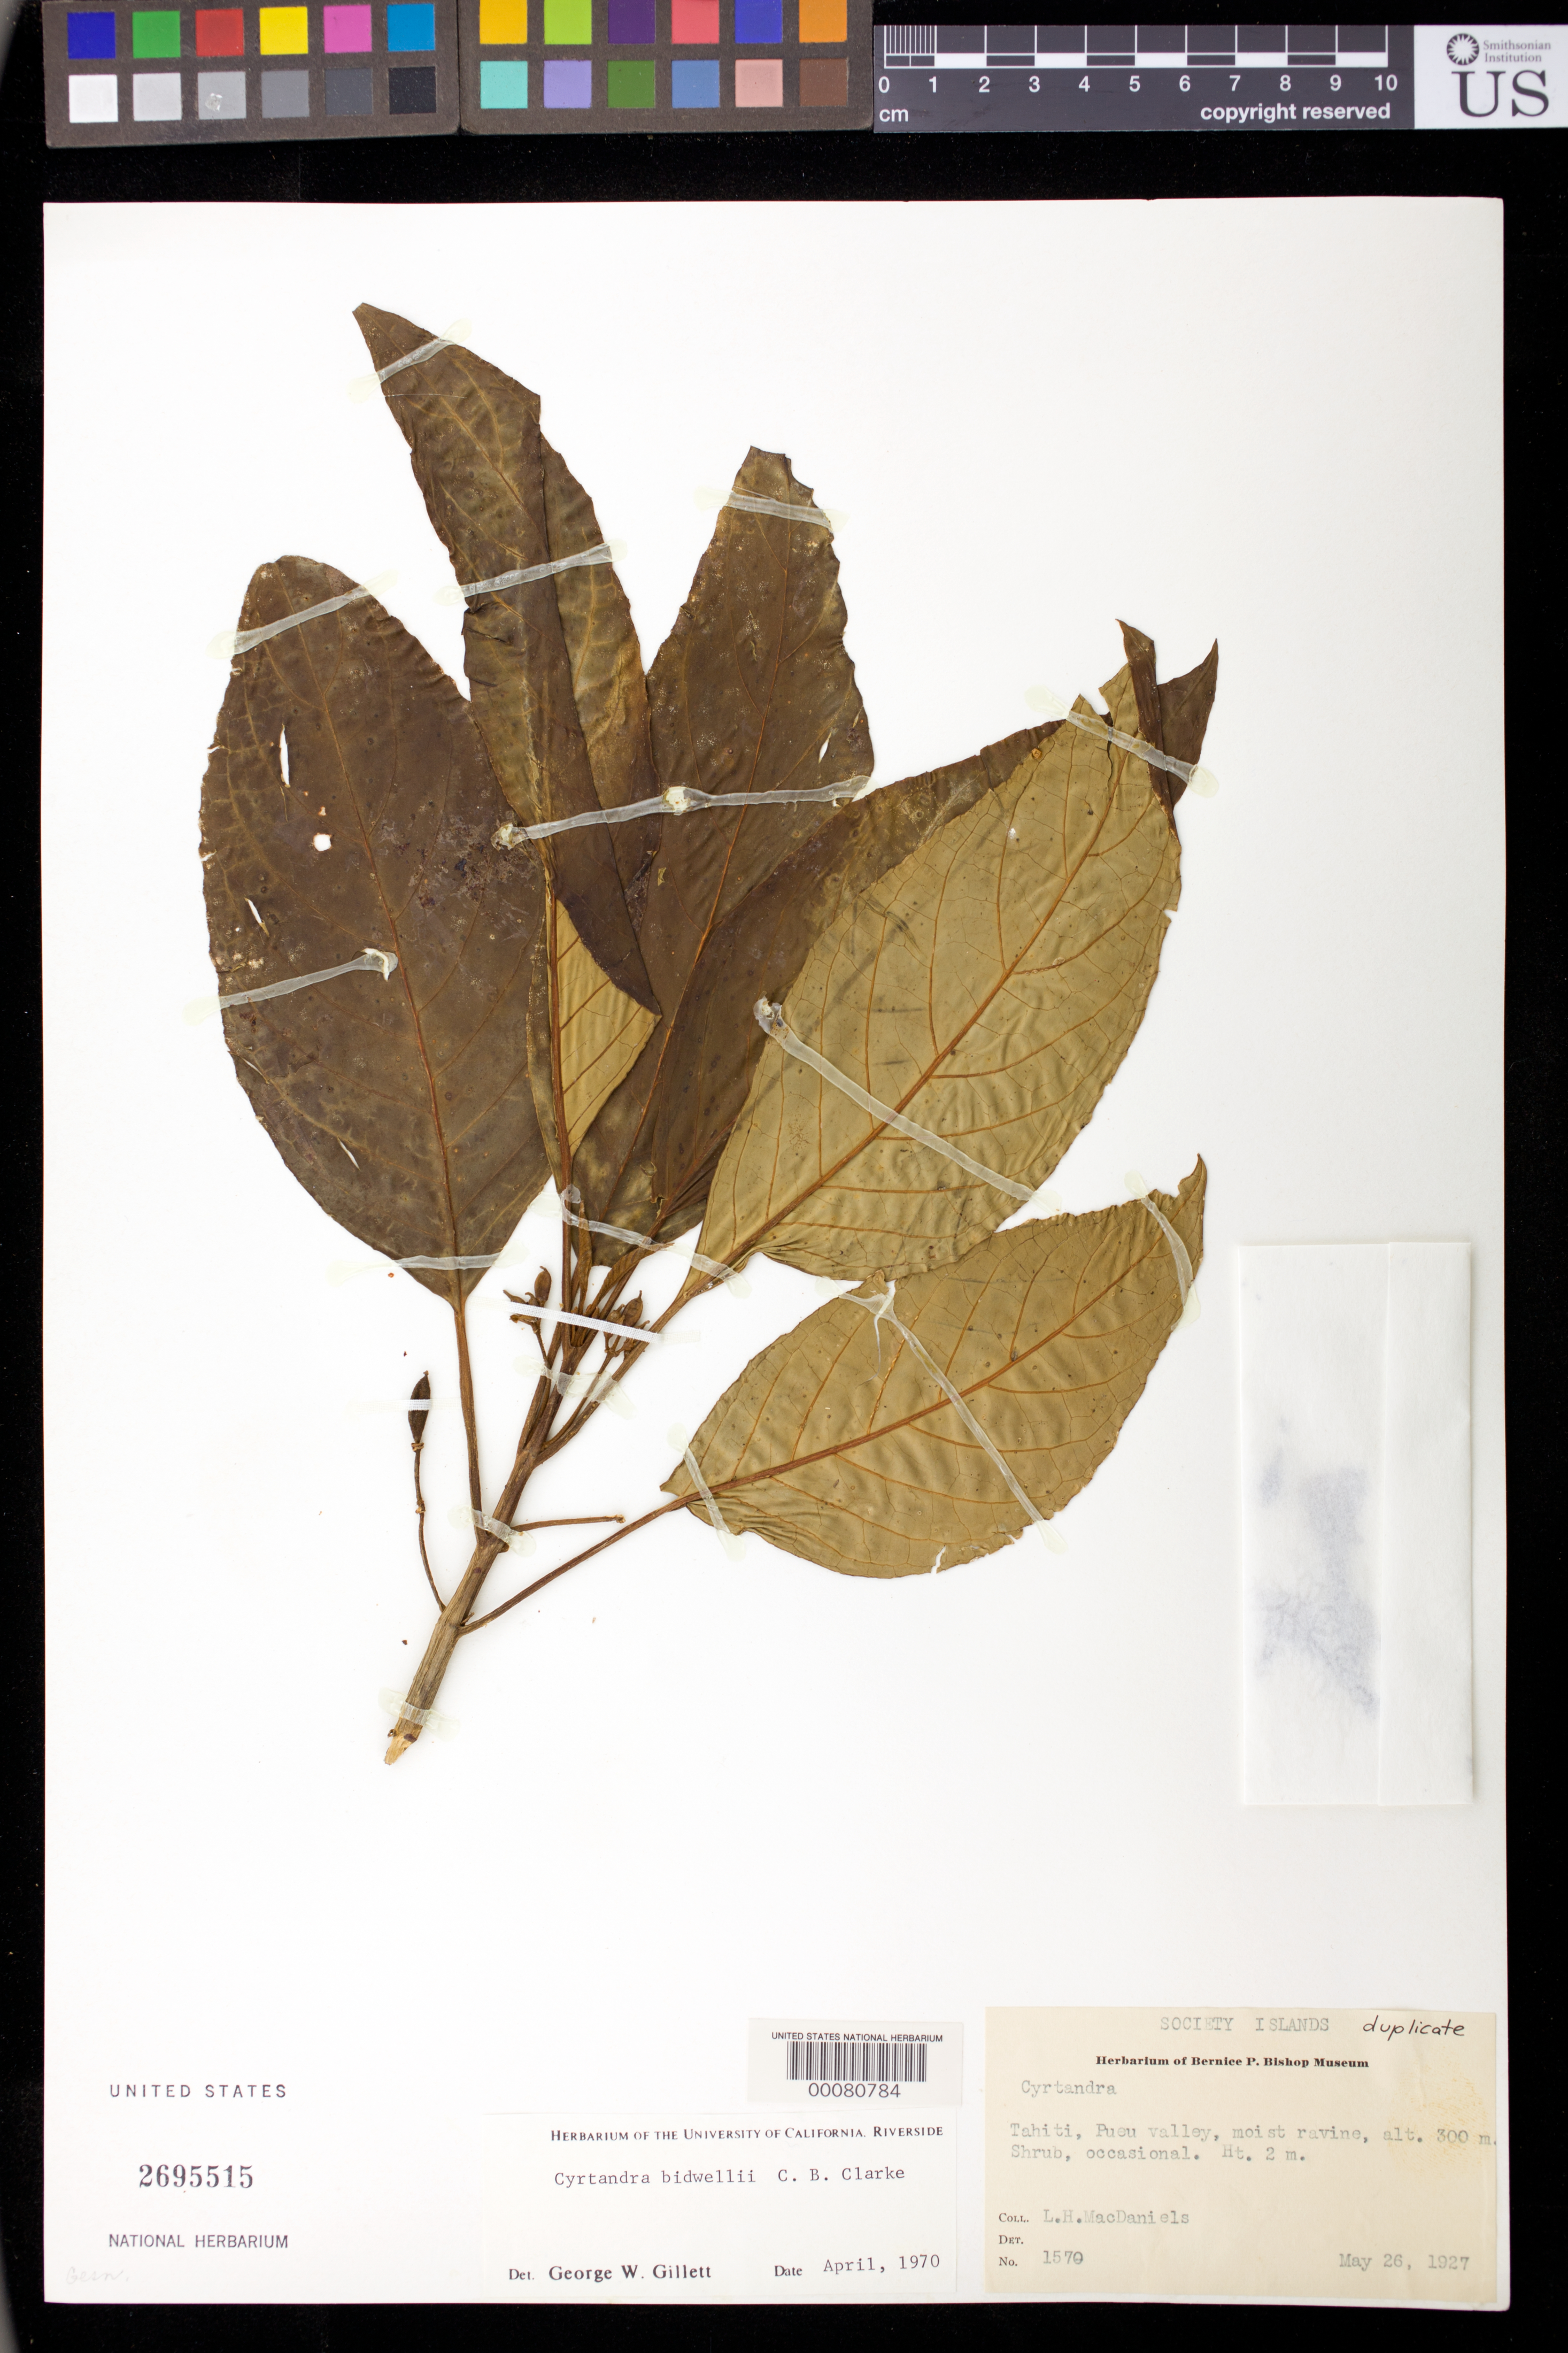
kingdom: Plantae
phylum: Tracheophyta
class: Magnoliopsida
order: Lamiales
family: Gesneriaceae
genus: Cyrtandra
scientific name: Cyrtandra bidwillii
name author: C.B. Clarke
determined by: Gillett, G. W.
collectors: L. MacDaniels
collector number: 1570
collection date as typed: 26 May 1927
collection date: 1927-05-26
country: French Polynesia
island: Tahiti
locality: Pueu valley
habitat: Moist ravine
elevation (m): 300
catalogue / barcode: US 2695515